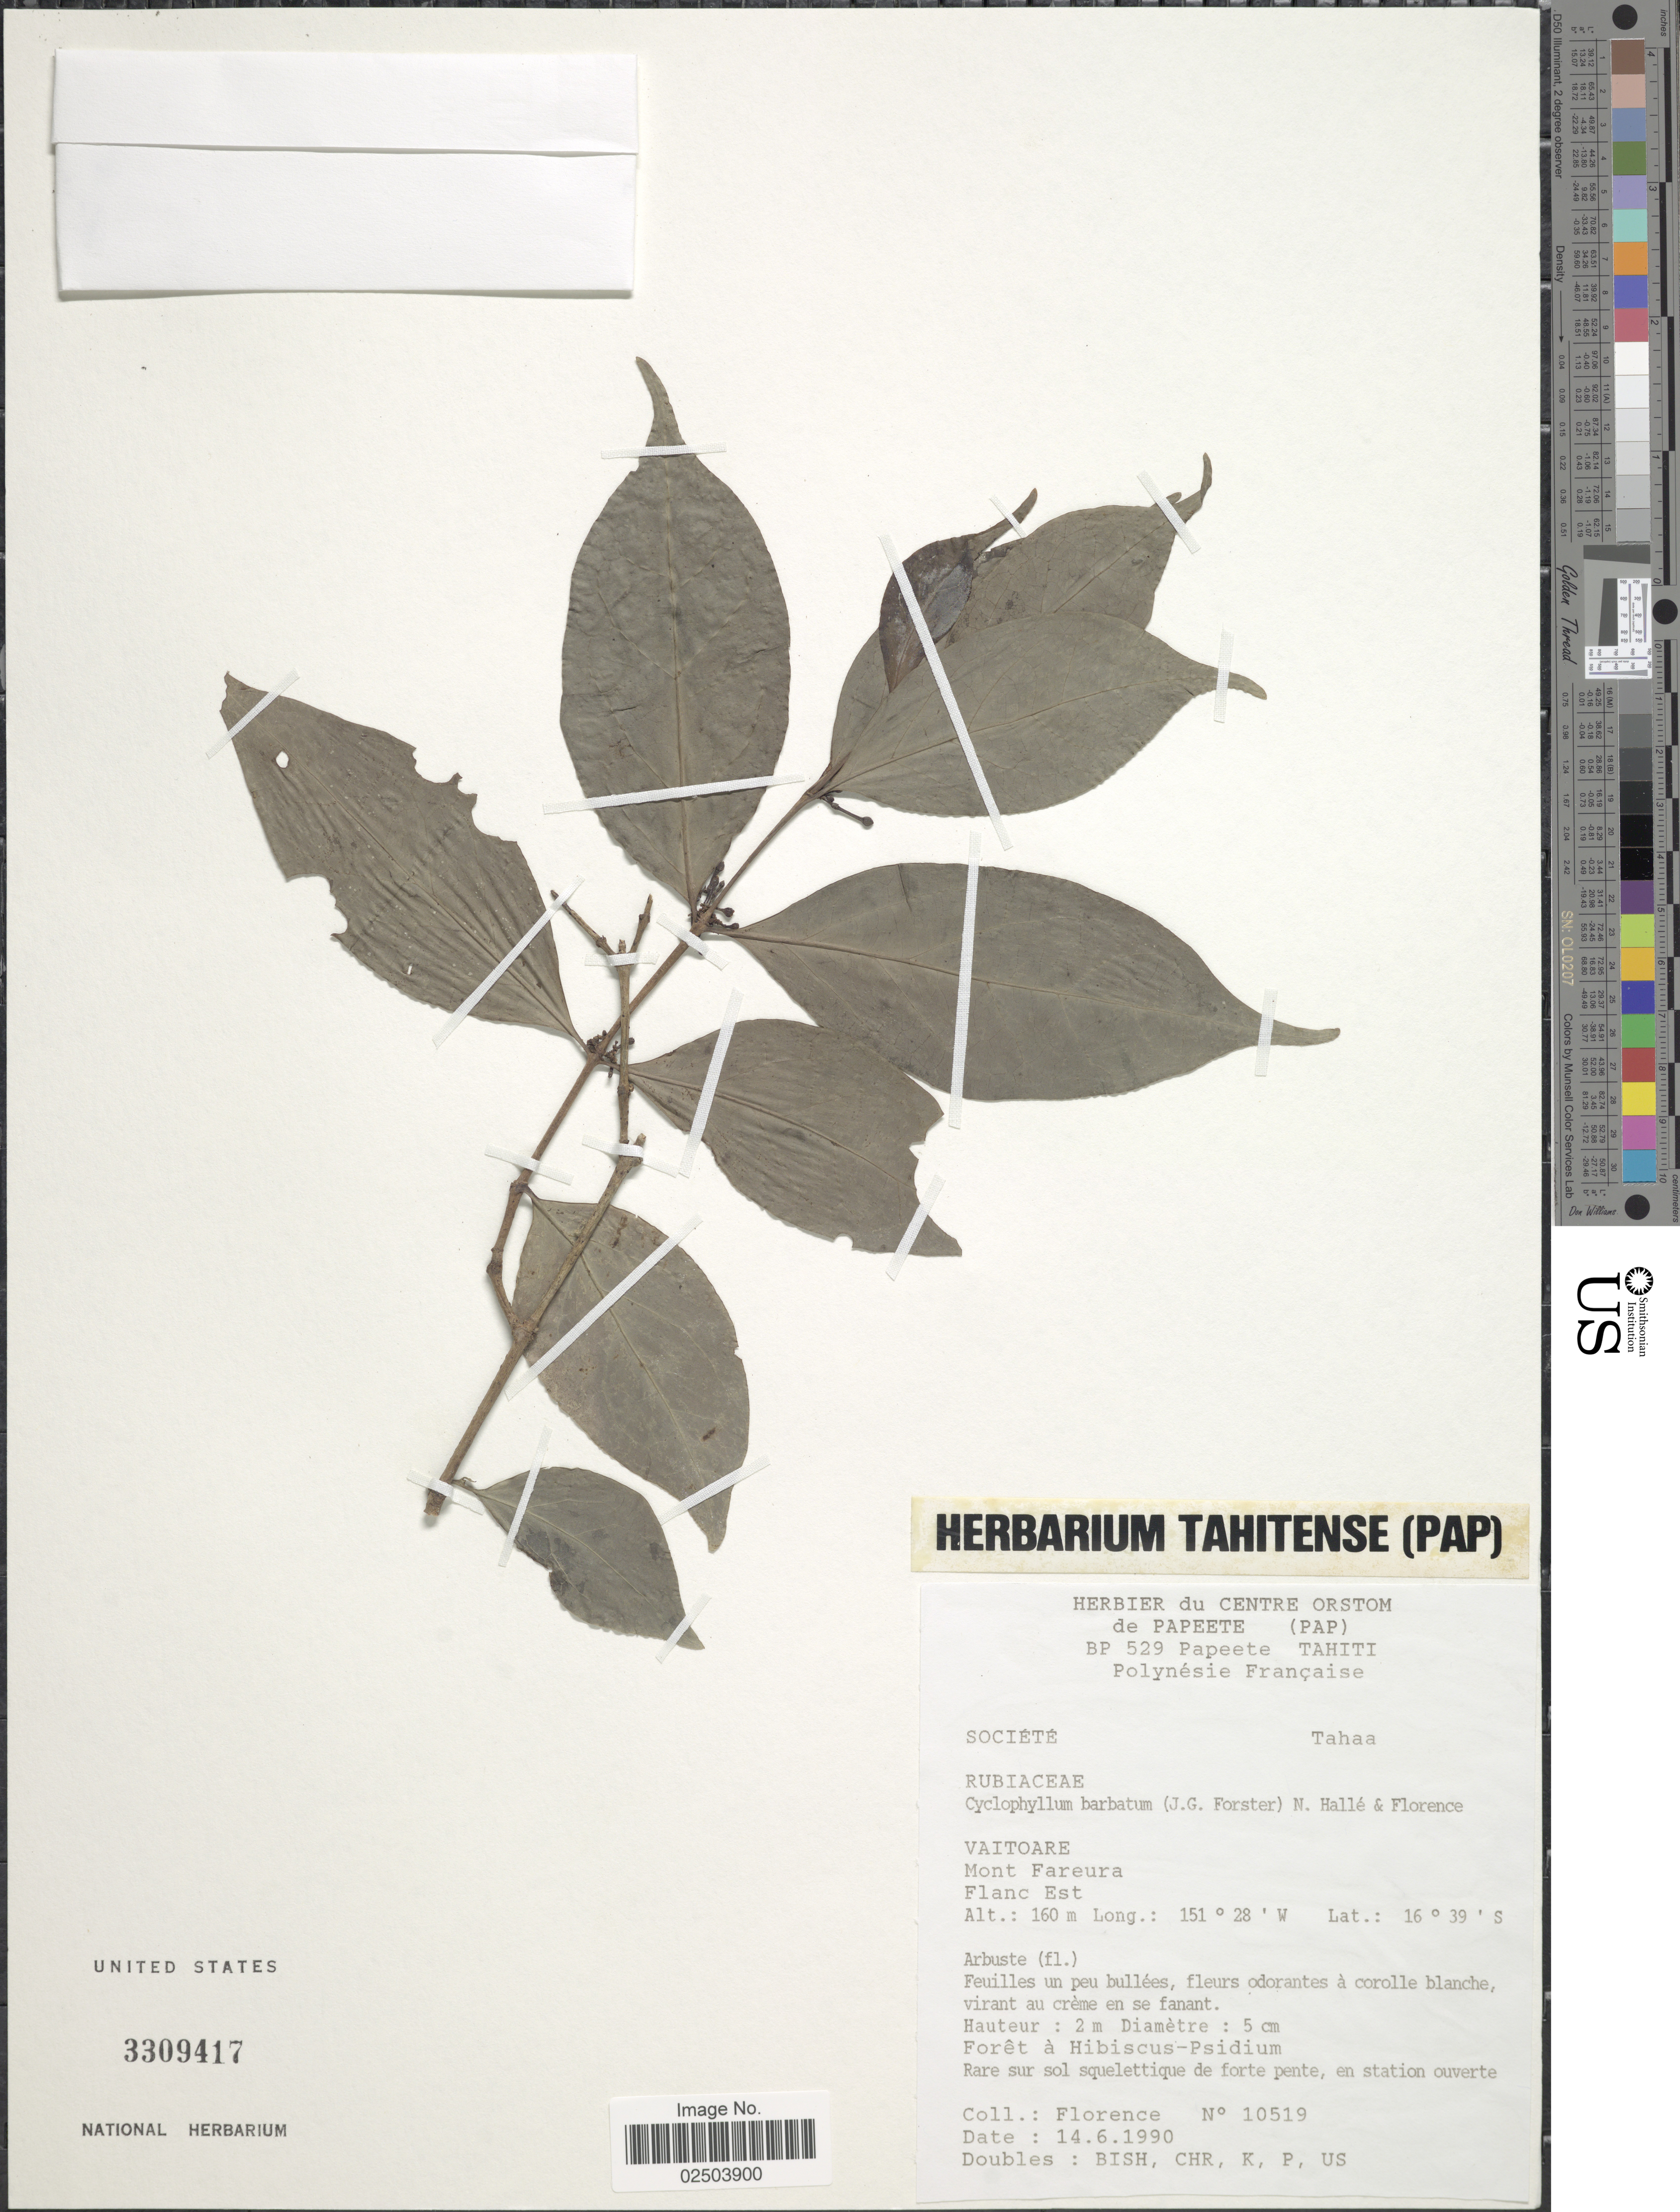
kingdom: Plantae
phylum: Tracheophyta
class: Magnoliopsida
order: Gentianales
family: Rubiaceae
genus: Cyclophyllum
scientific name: Cyclophyllum barbatum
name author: (G. Forst.) N. Hallé & J. Florence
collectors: -. Florence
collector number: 10519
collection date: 1990-06-14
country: French Polynesia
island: Tahaa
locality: Societe, Tahaa, Vaitoare, Mont Fareura, Flanc Est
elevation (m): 160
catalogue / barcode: US 3309417